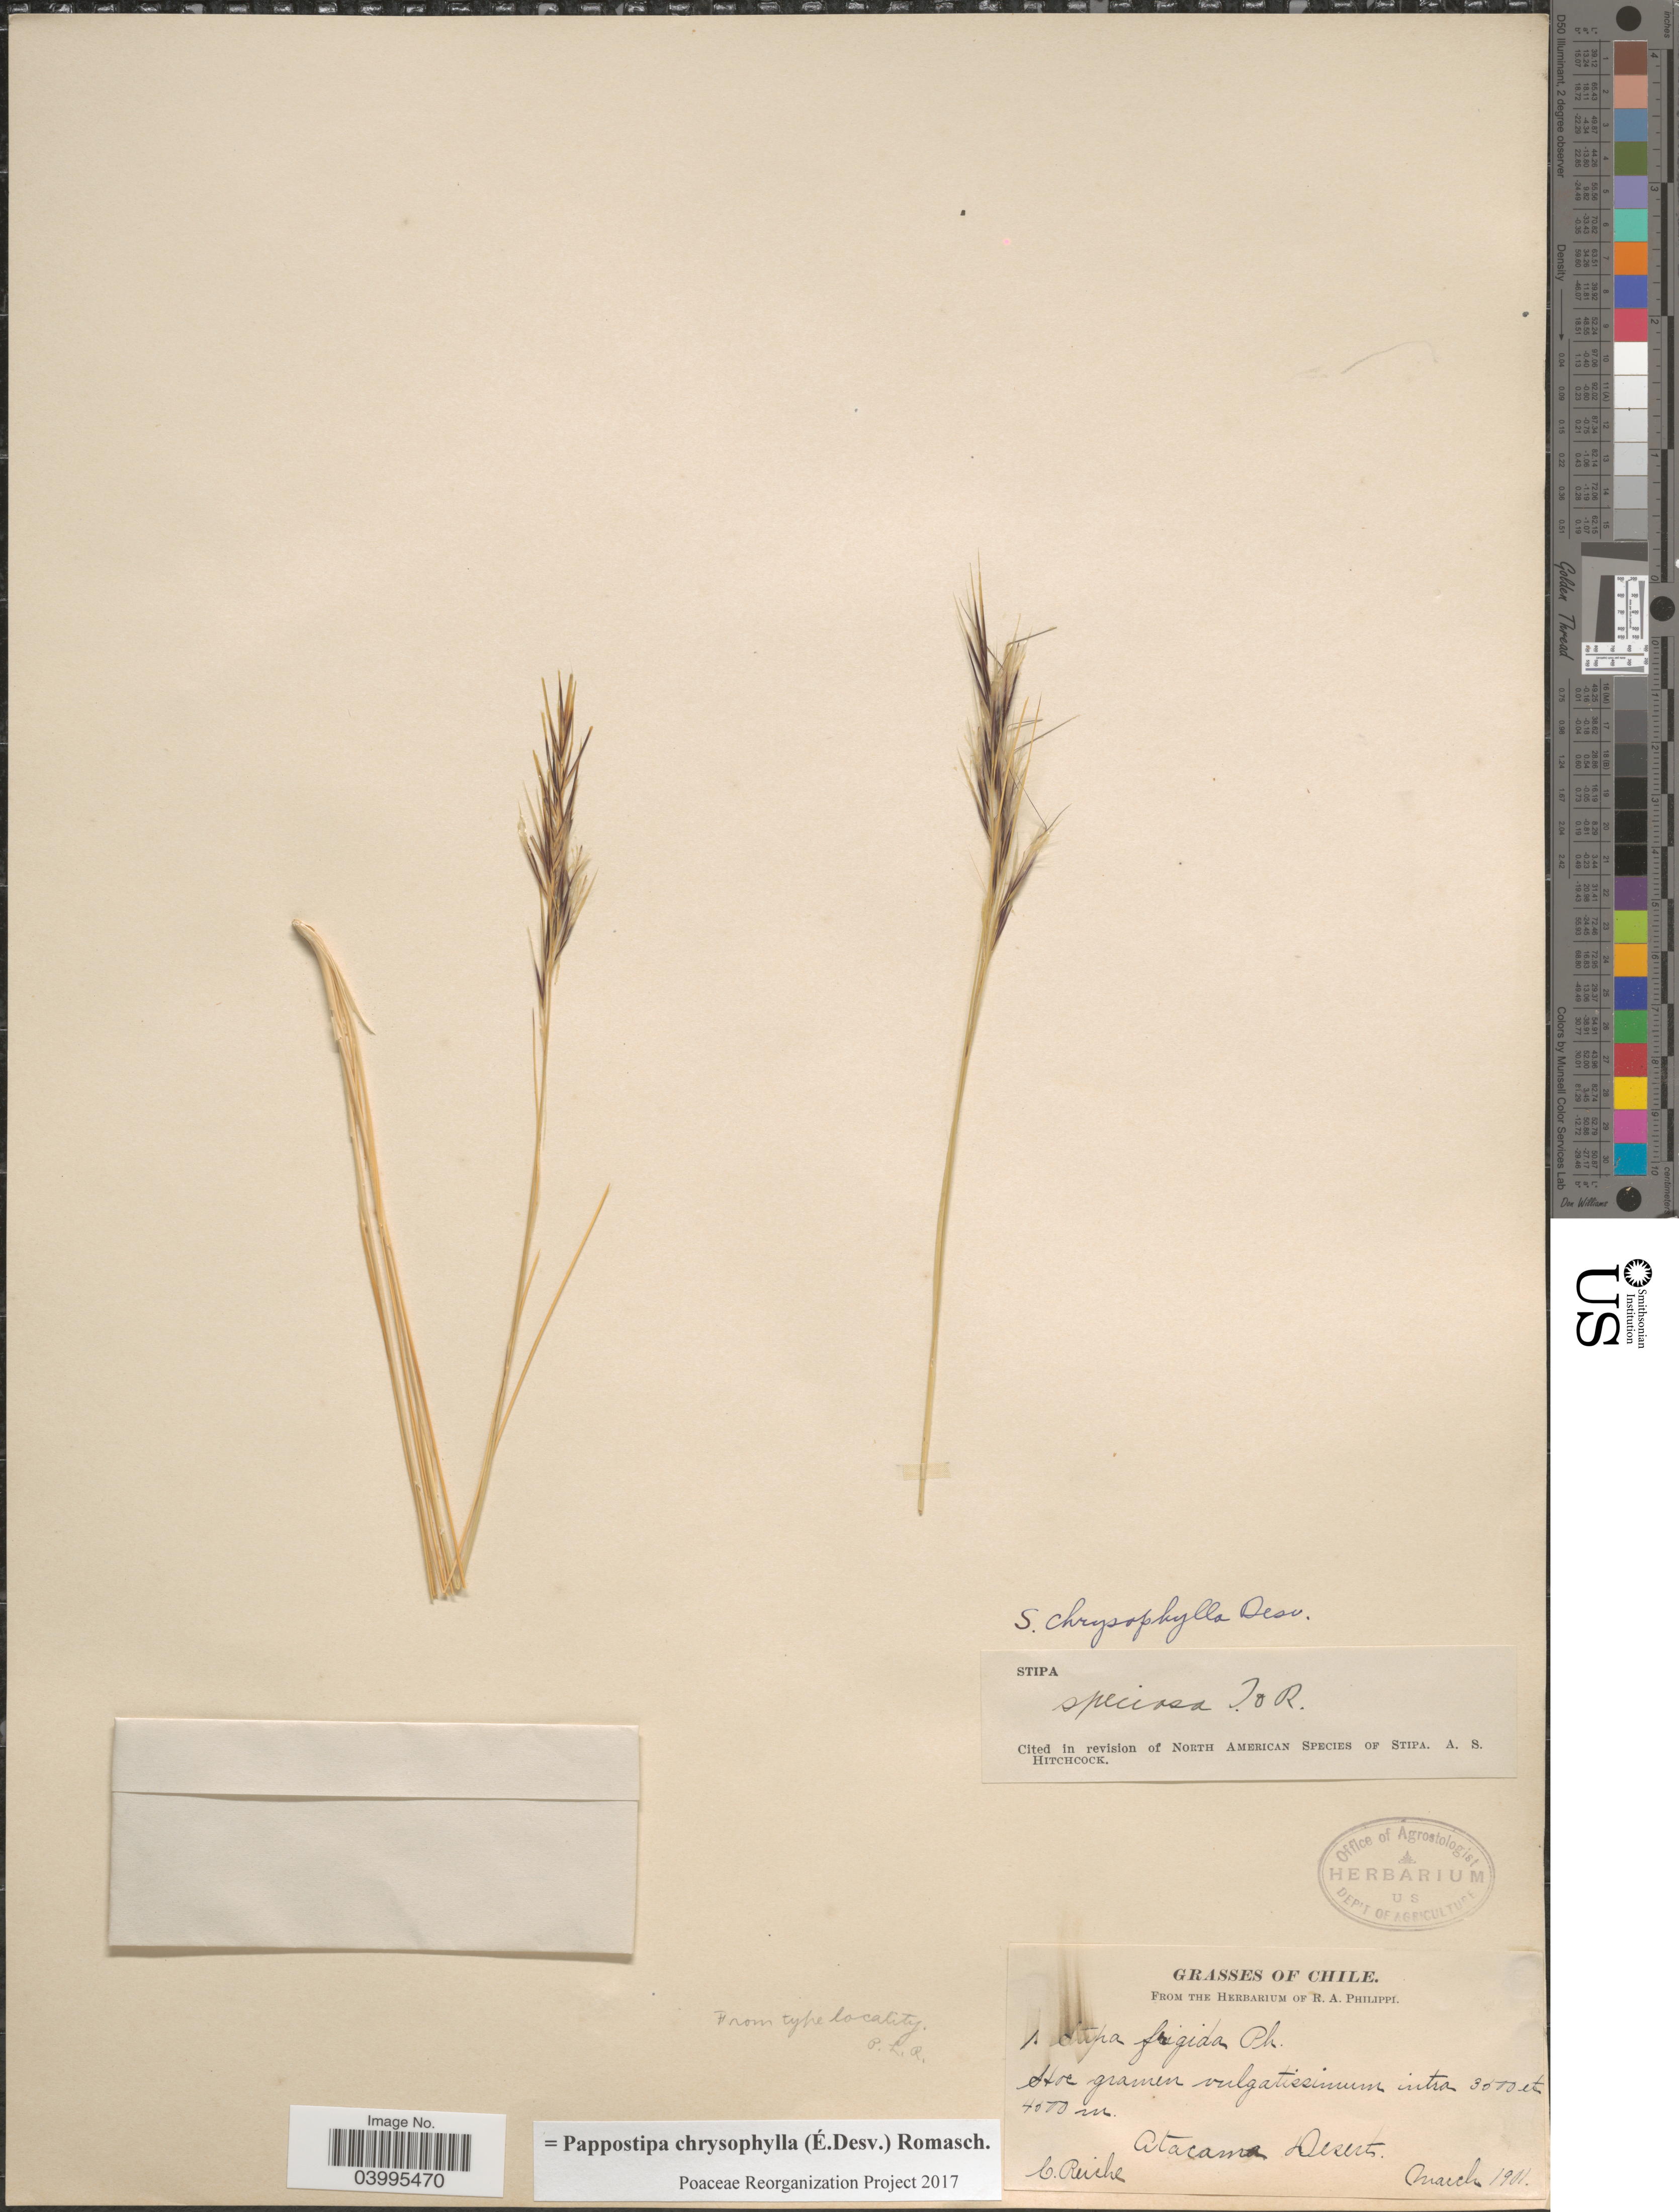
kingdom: Plantae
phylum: Tracheophyta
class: Liliopsida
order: Poales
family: Poaceae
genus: Pappostipa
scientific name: Pappostipa chrysophylla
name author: (É. Desv.) Romasch.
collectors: Reiche, C.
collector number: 1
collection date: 1901-03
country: Chile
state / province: Atacama (III)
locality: Atacama Desert.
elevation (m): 3500